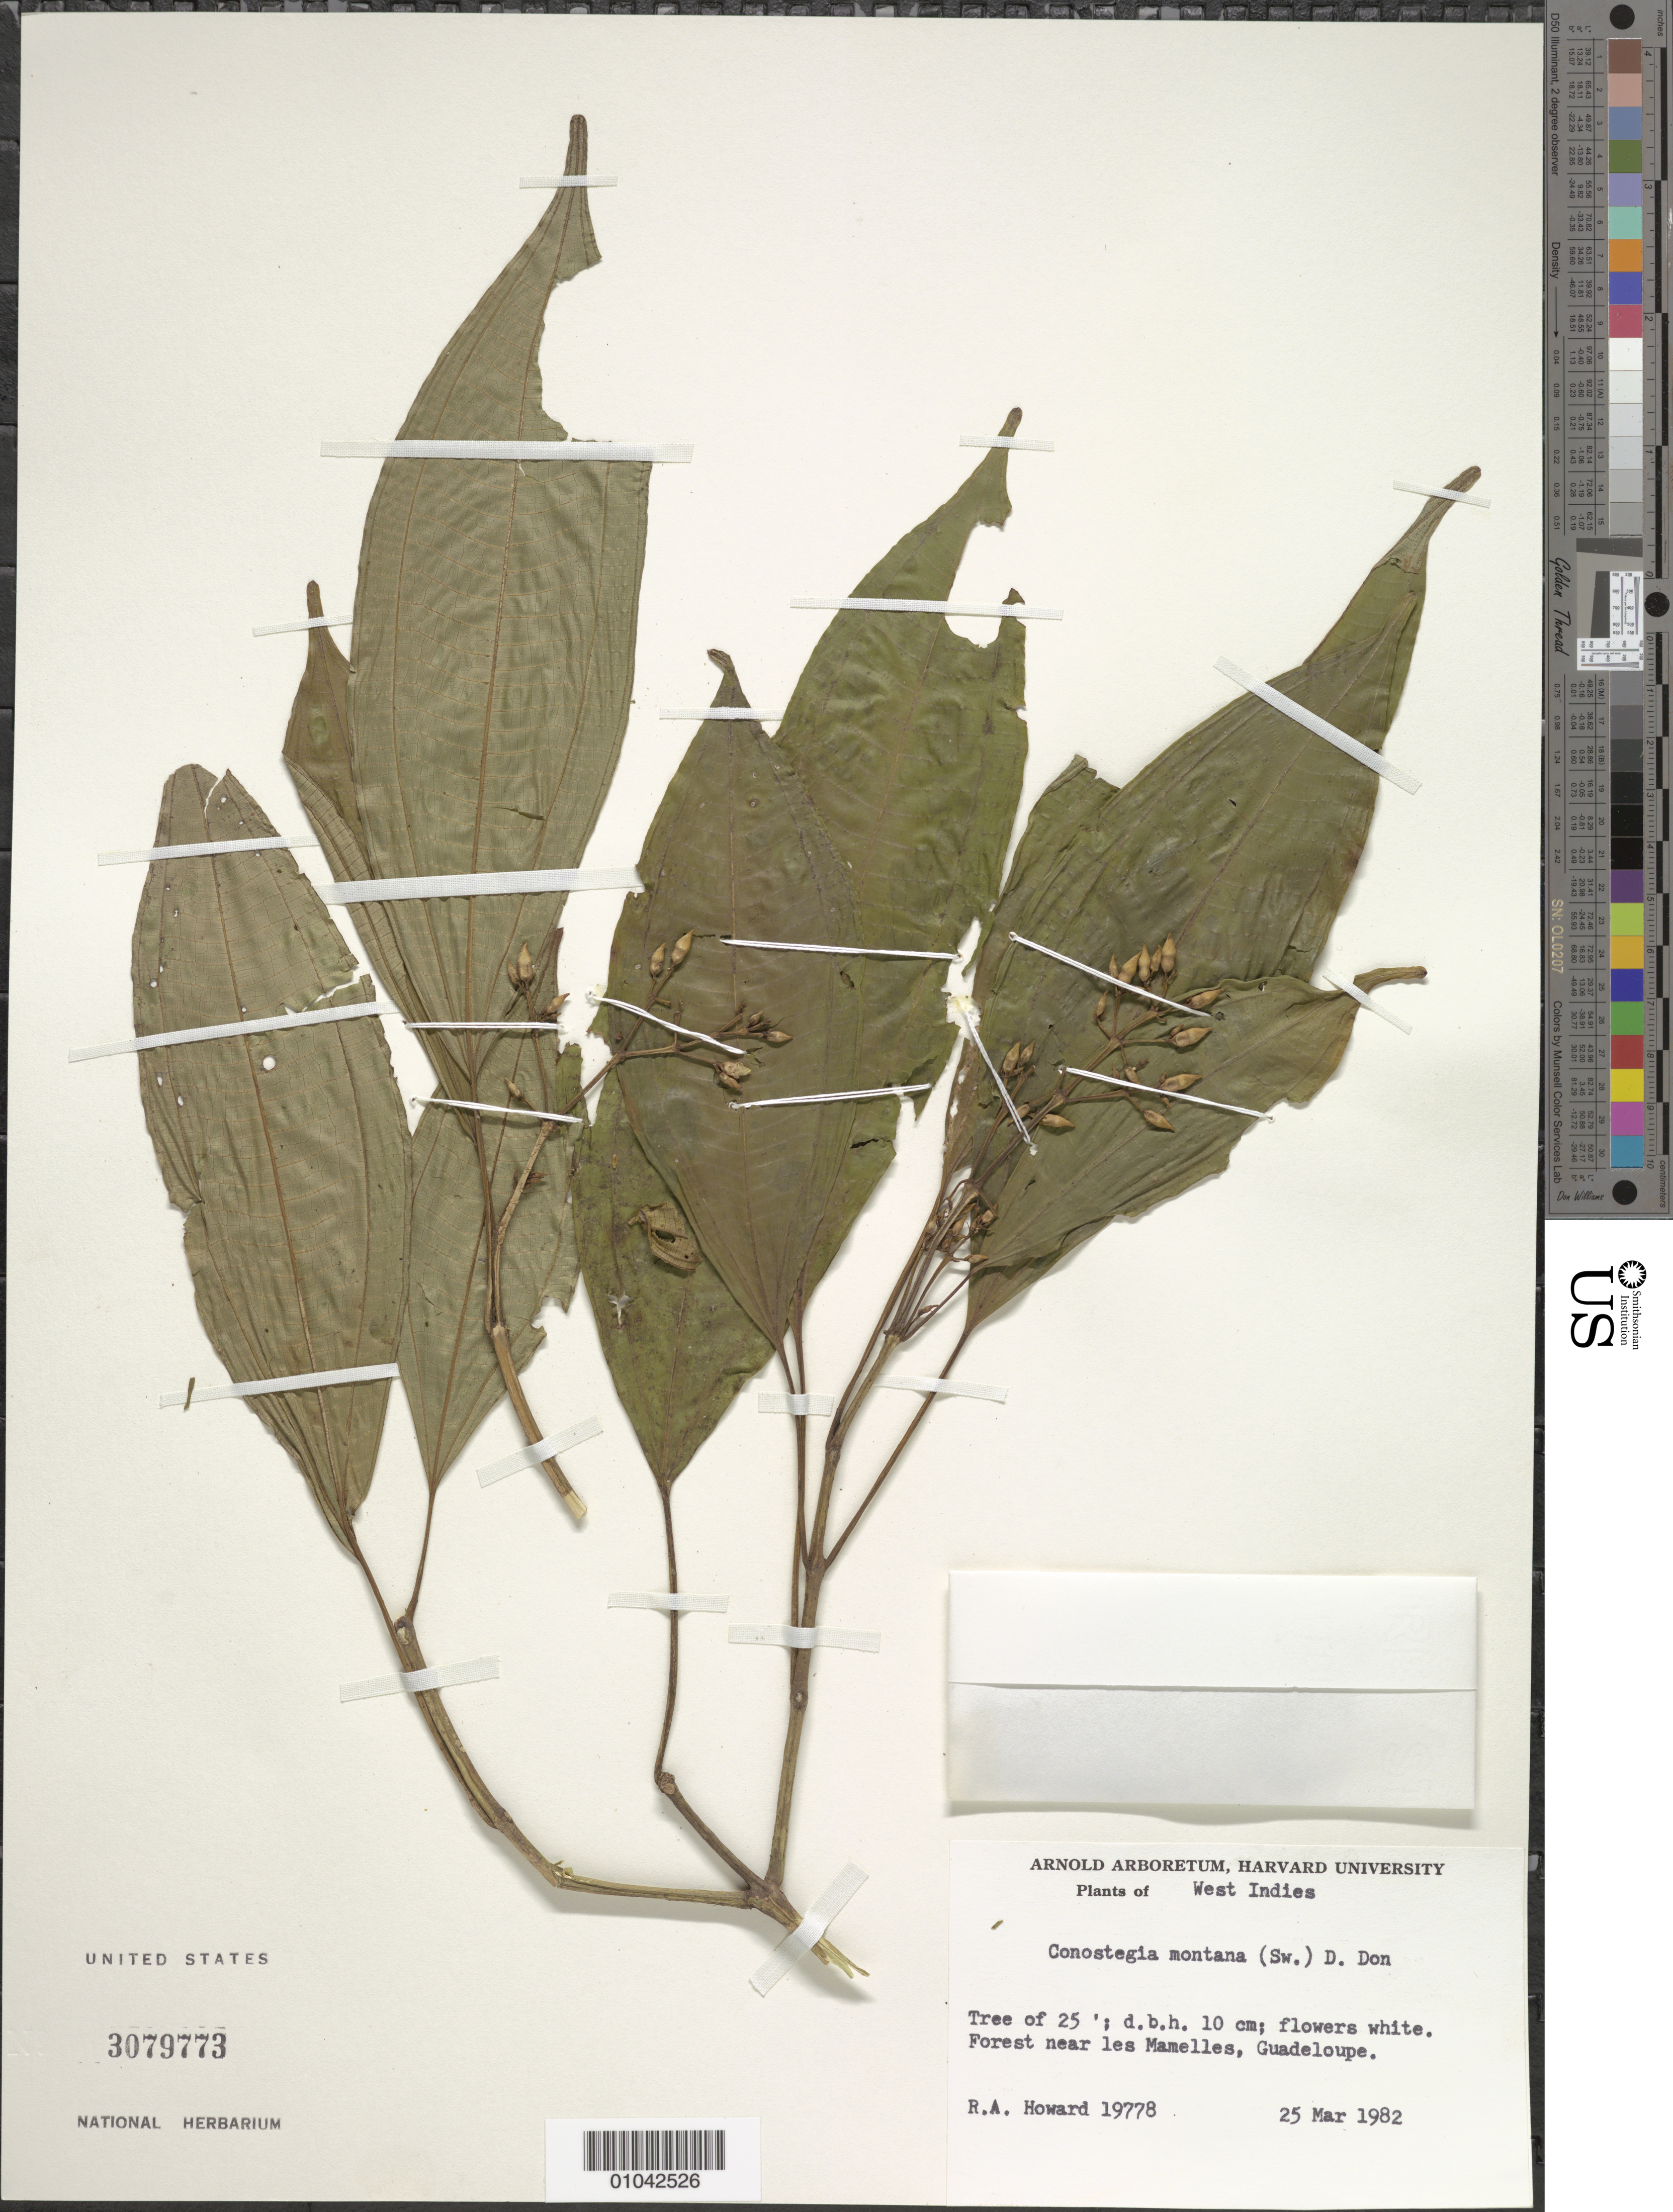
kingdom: Plantae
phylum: Tracheophyta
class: Magnoliopsida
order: Myrtales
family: Melastomataceae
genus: Conostegia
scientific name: Conostegia montana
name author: (Sw.) D. Don ex DC.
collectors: R. A. Howard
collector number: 19778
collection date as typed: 25 Mar 1982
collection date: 1982-03-25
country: Guadeloupe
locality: Near Les Mamelles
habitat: Forest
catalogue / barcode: US 3079773